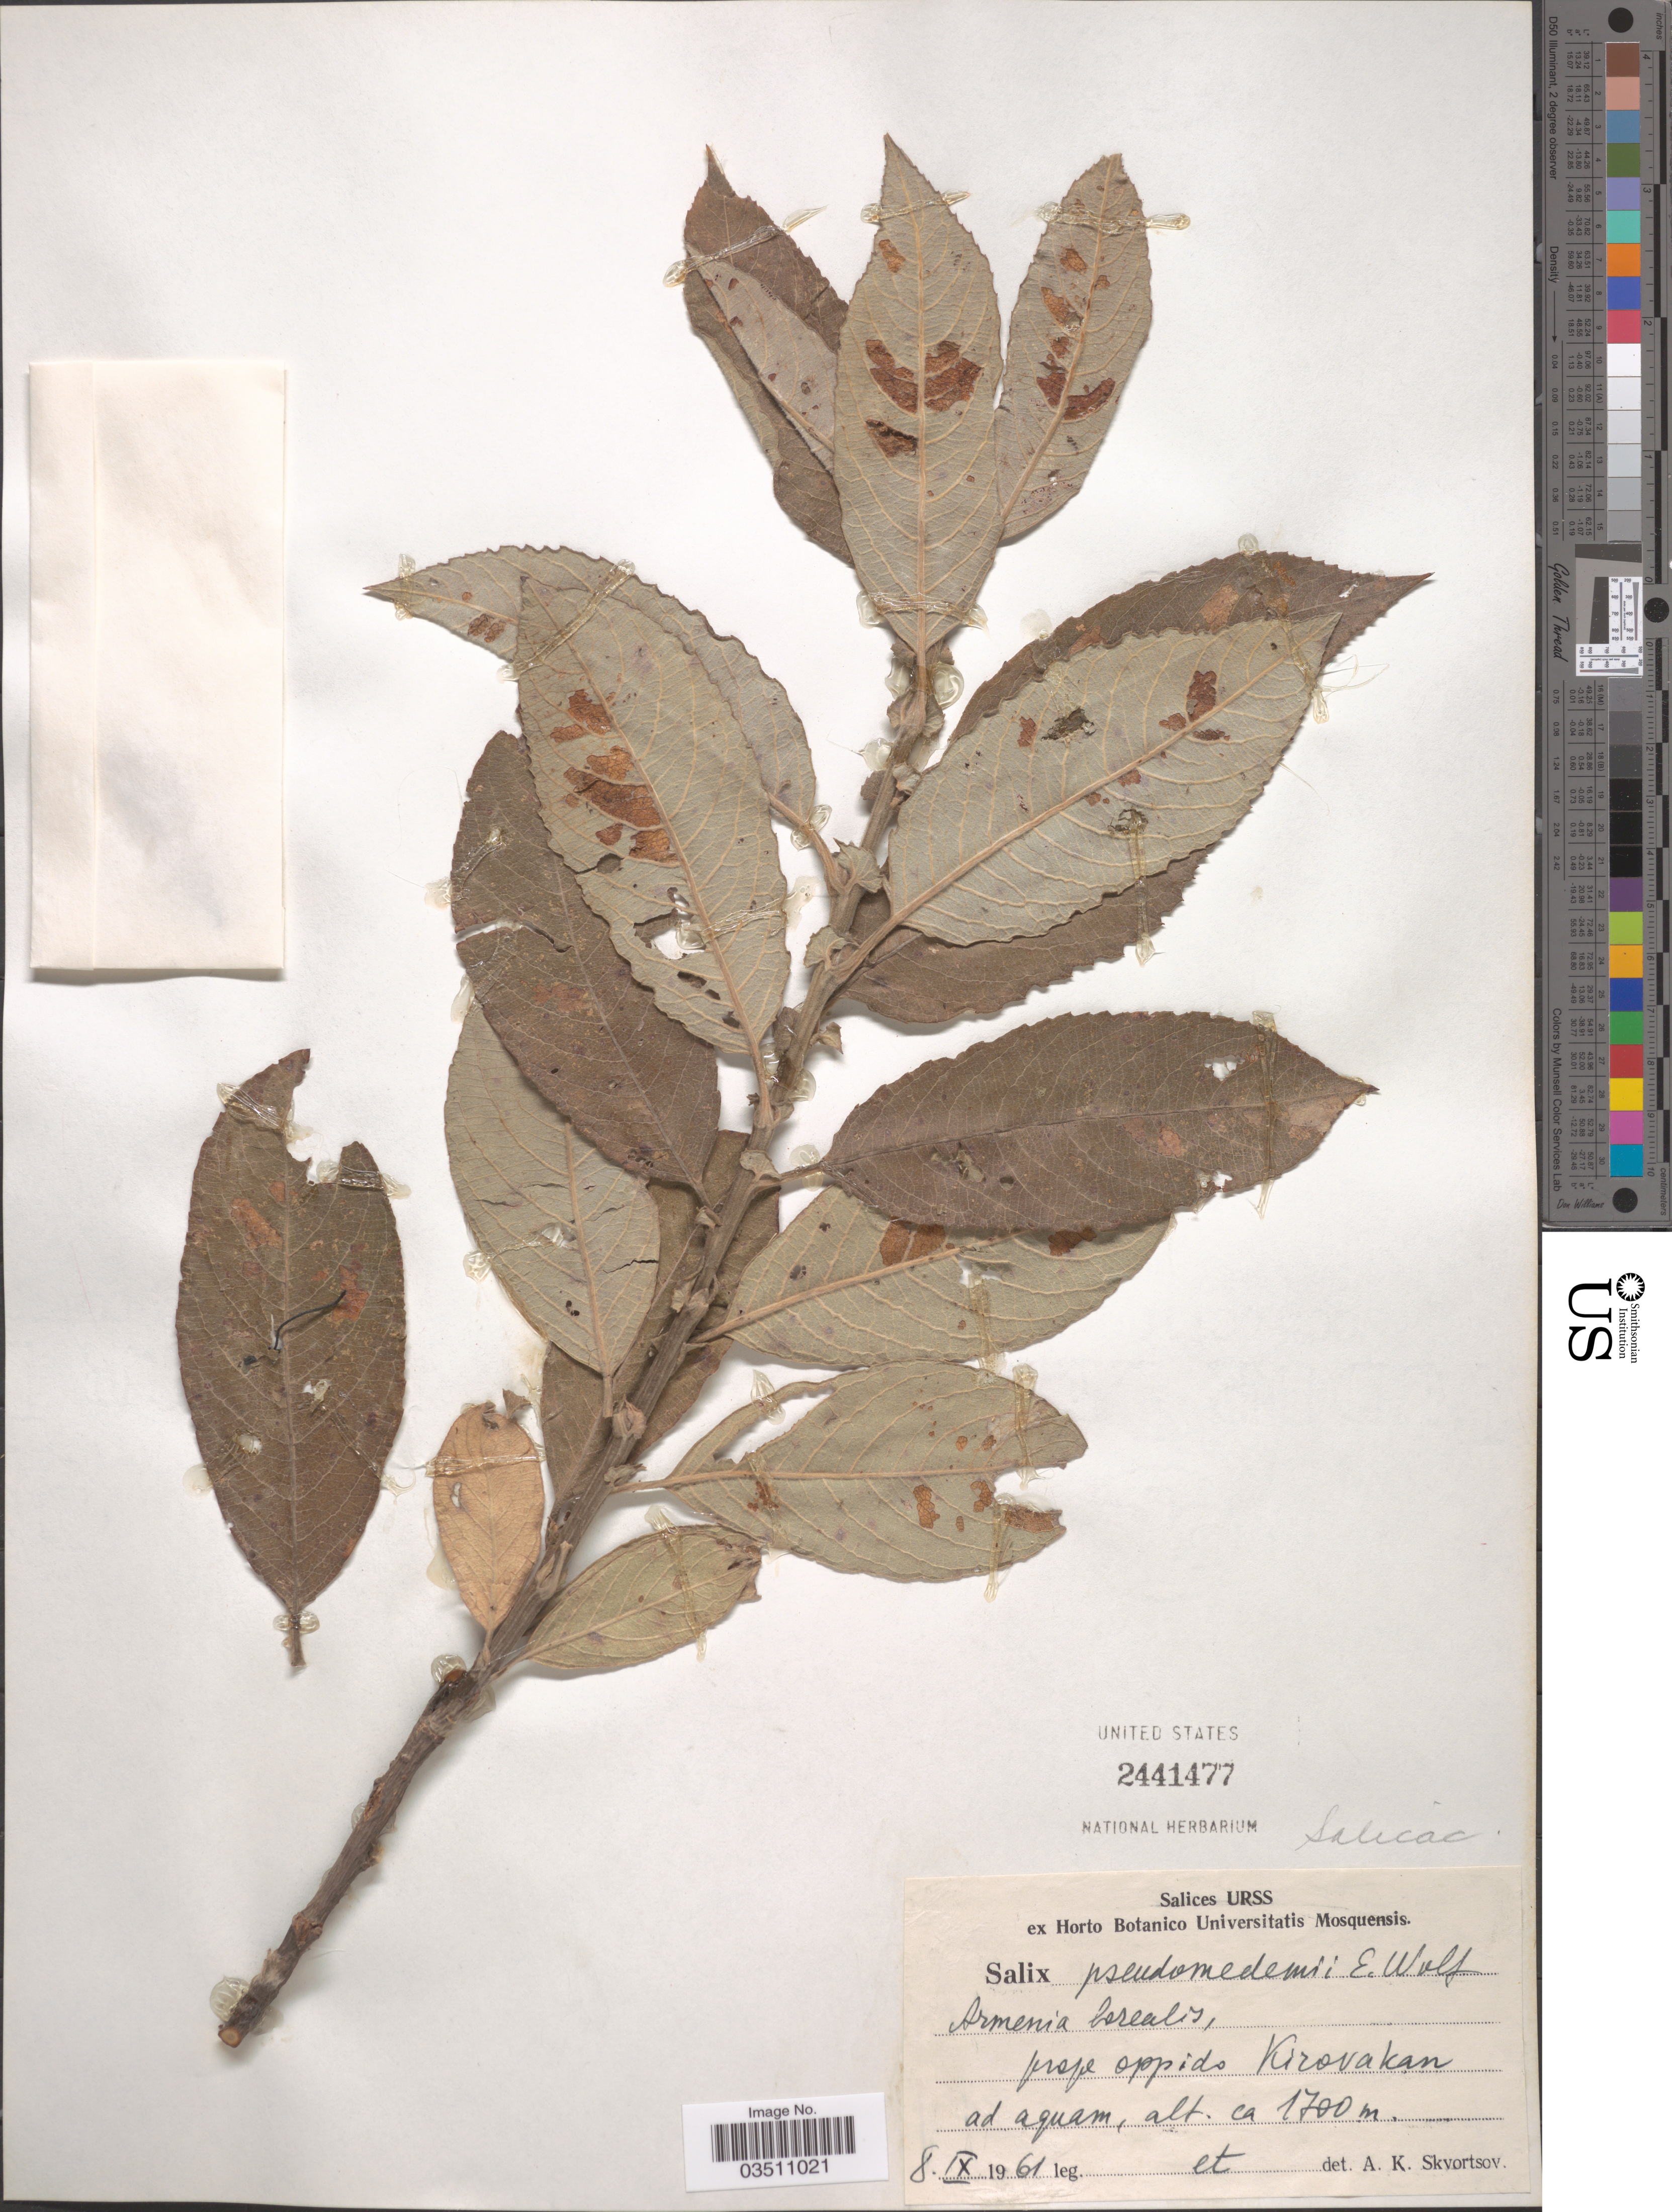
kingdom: Plantae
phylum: Tracheophyta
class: Magnoliopsida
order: Malpighiales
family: Salicaceae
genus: Salix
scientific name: Salix pseudomedemii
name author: E.L. Wolf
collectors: A. K. Skvortsov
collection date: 1961-09-08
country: Armenia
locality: Armenia borealis, prope oppido Kirovakan.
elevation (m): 1700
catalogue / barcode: US 2441477